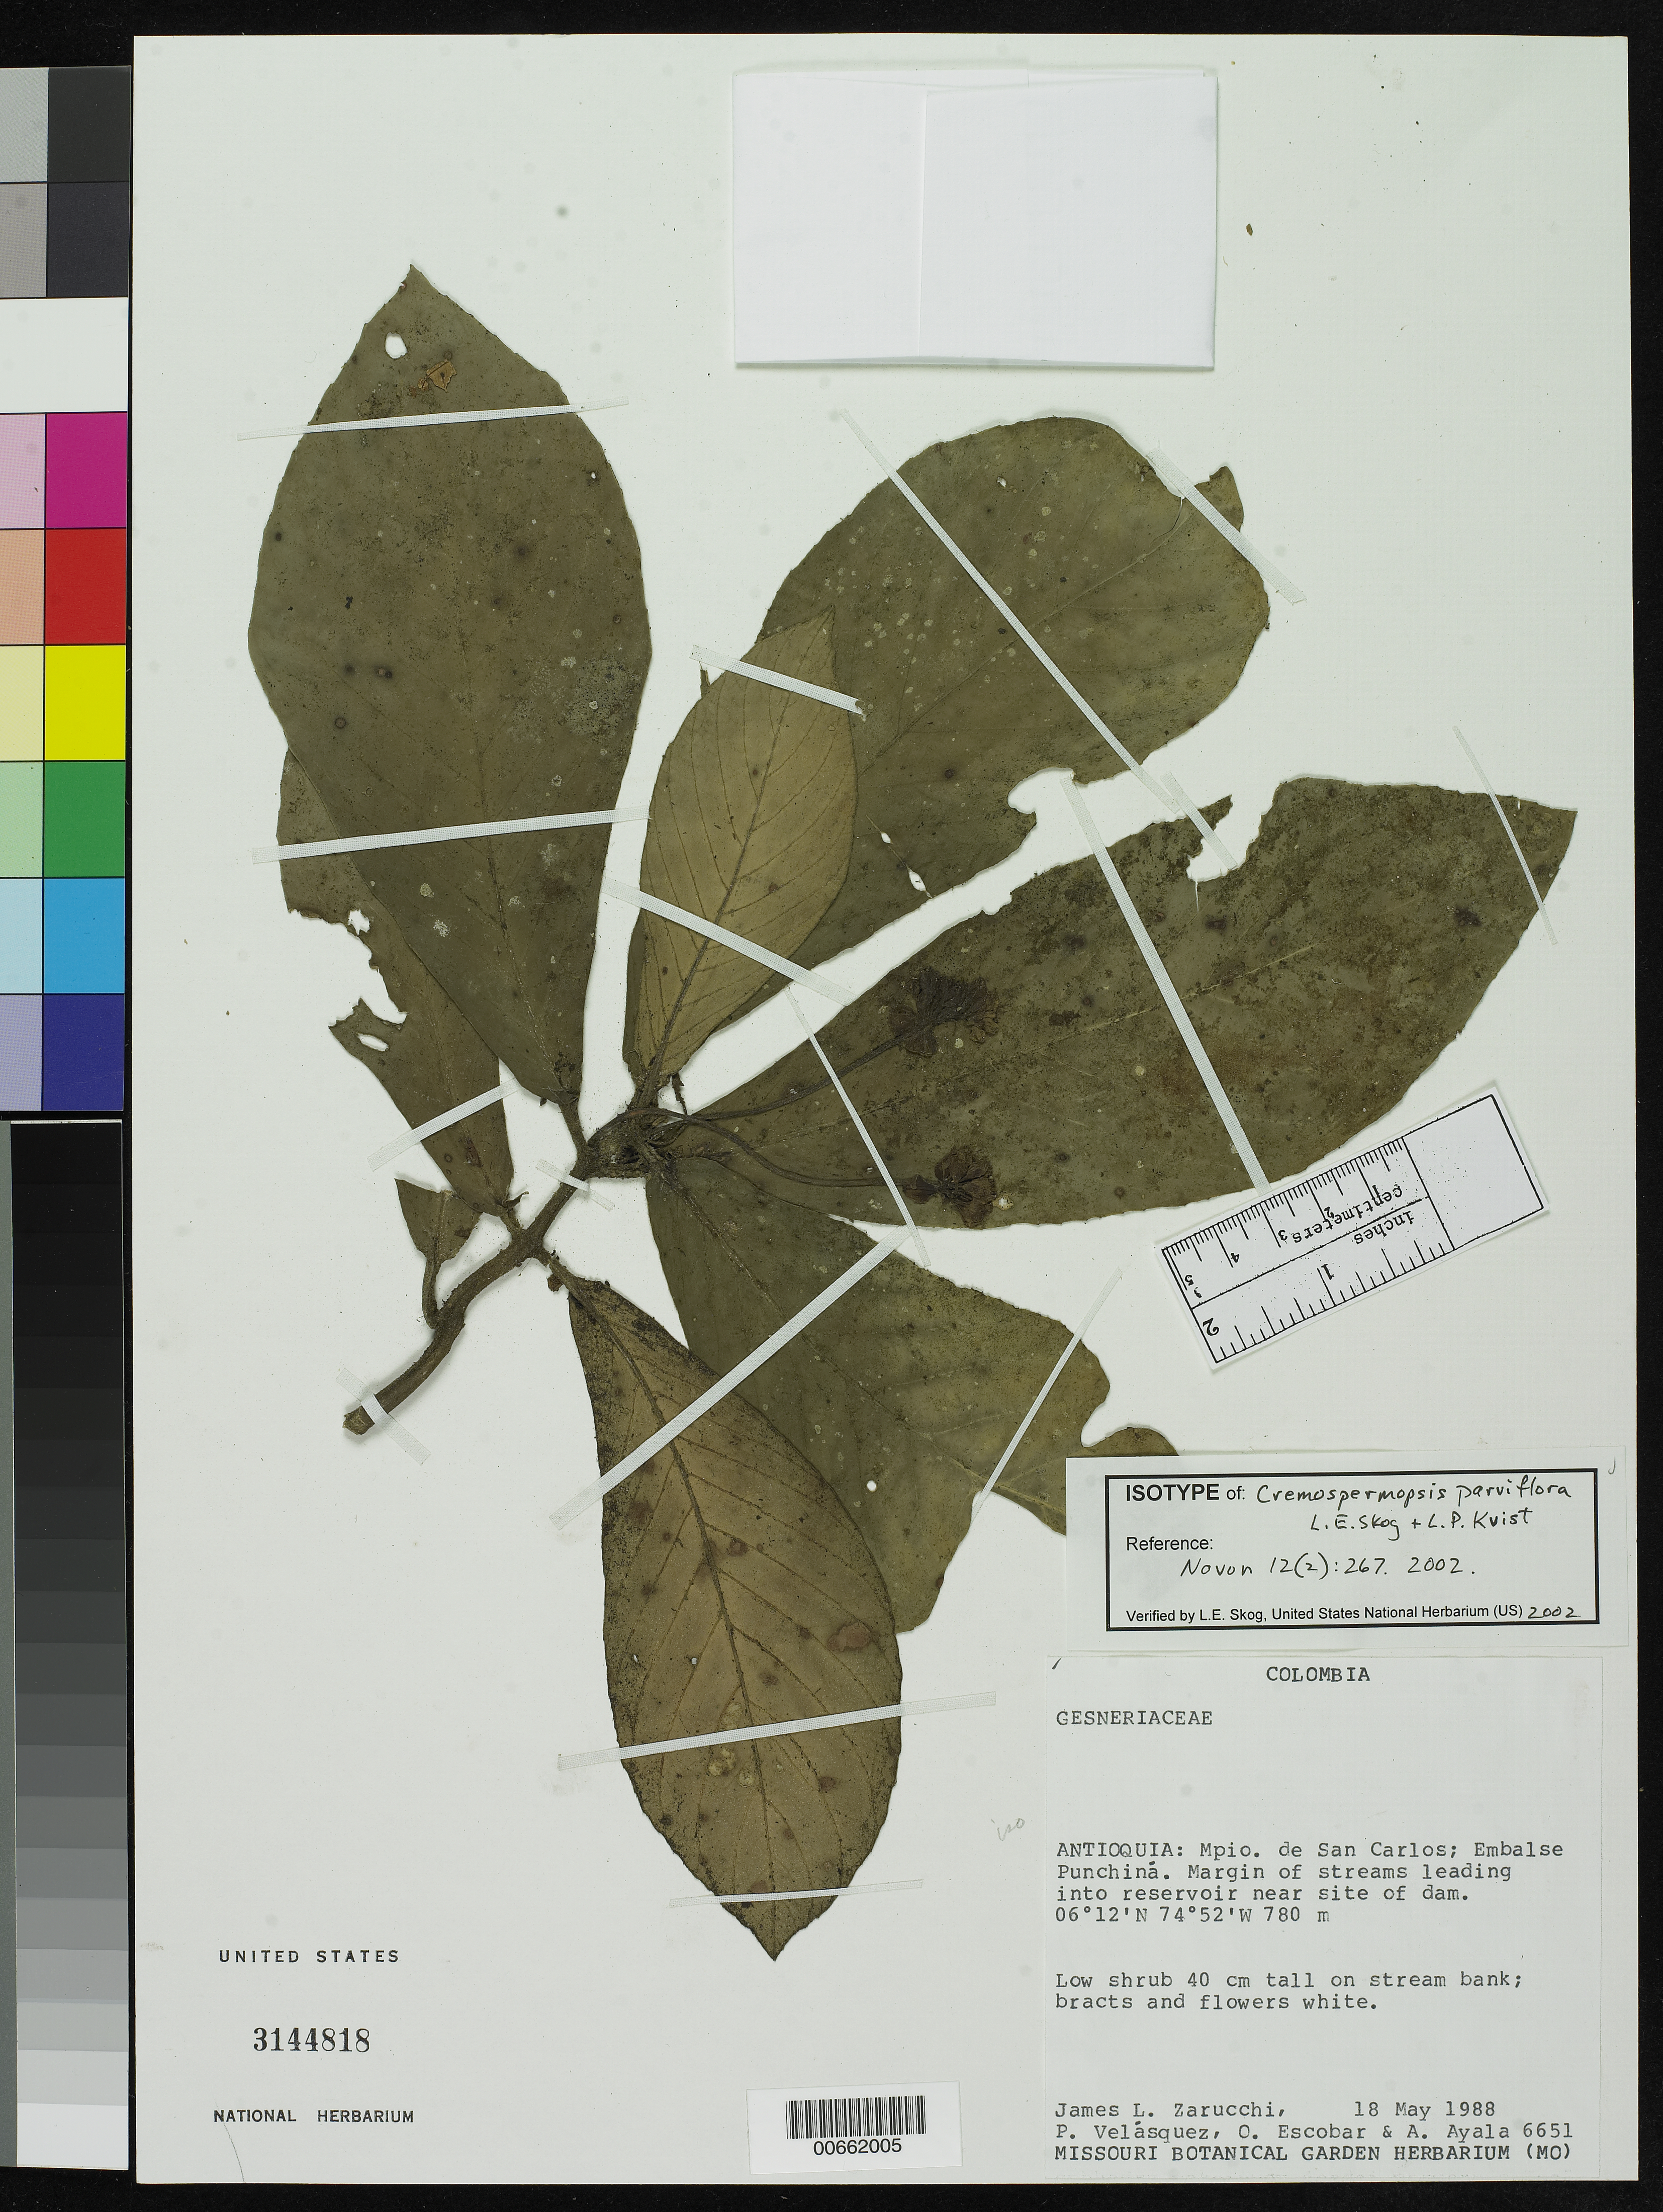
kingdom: Plantae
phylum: Tracheophyta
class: Magnoliopsida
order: Lamiales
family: Gesneriaceae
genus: Cremospermopsis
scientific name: Cremospermopsis parviflora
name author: L.E. Skog & L.P. Kvist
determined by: Skog, Laurence E.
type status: Isotype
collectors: J. L. Zarucchi, P. Velasquez, O. D. Escobar & A. Ayala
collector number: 6651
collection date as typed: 18 May 1988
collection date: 1988-05-18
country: Colombia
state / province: Antioquia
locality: Antioquia: Mpio. De San Carlos; Embalse Punchiná. Margin of streams leading into reservoir near site of dam.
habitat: Margin of streams.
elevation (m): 780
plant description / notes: Holotype at HUA.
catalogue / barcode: US 3144818